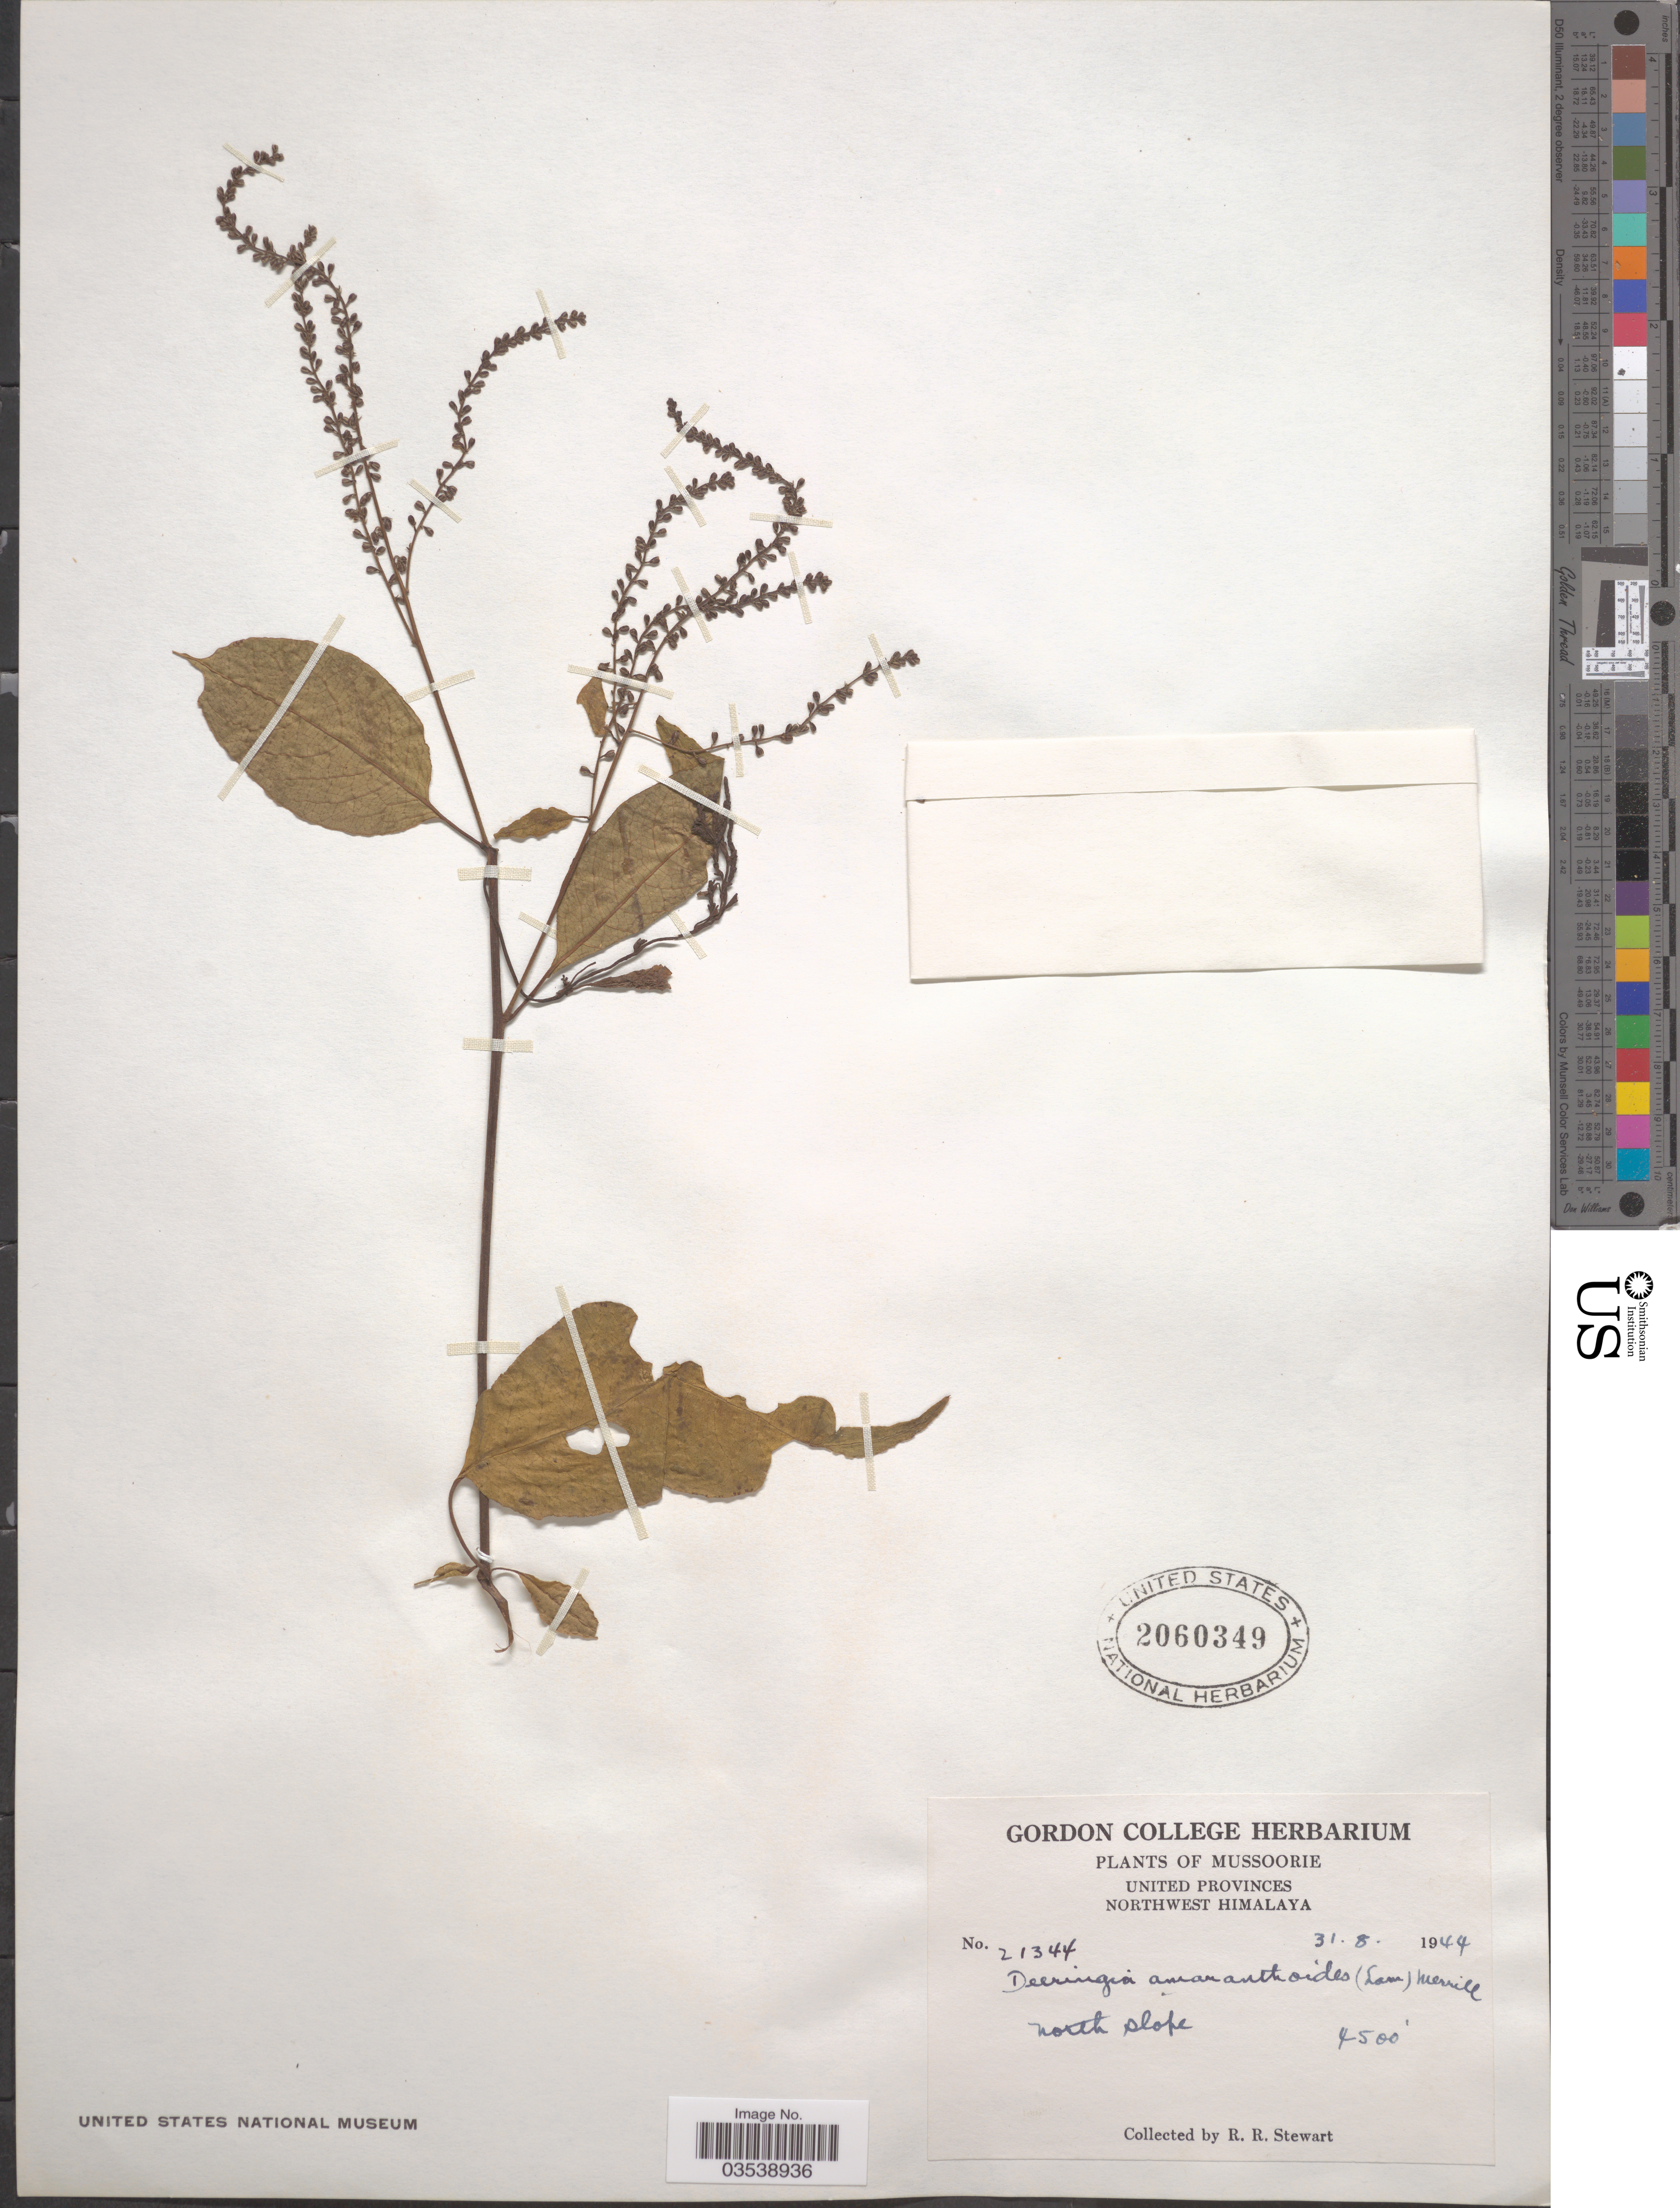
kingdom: Plantae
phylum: Tracheophyta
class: Magnoliopsida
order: Caryophyllales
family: Amaranthaceae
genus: Deeringia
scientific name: Deeringia amaranthoides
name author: (Lam.) Merr.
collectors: R. Stewart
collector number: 21344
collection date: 1944-08-31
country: India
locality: Mussoorie. United Provinces. Northwest Himalaya. North slope.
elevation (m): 1372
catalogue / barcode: US 2060349